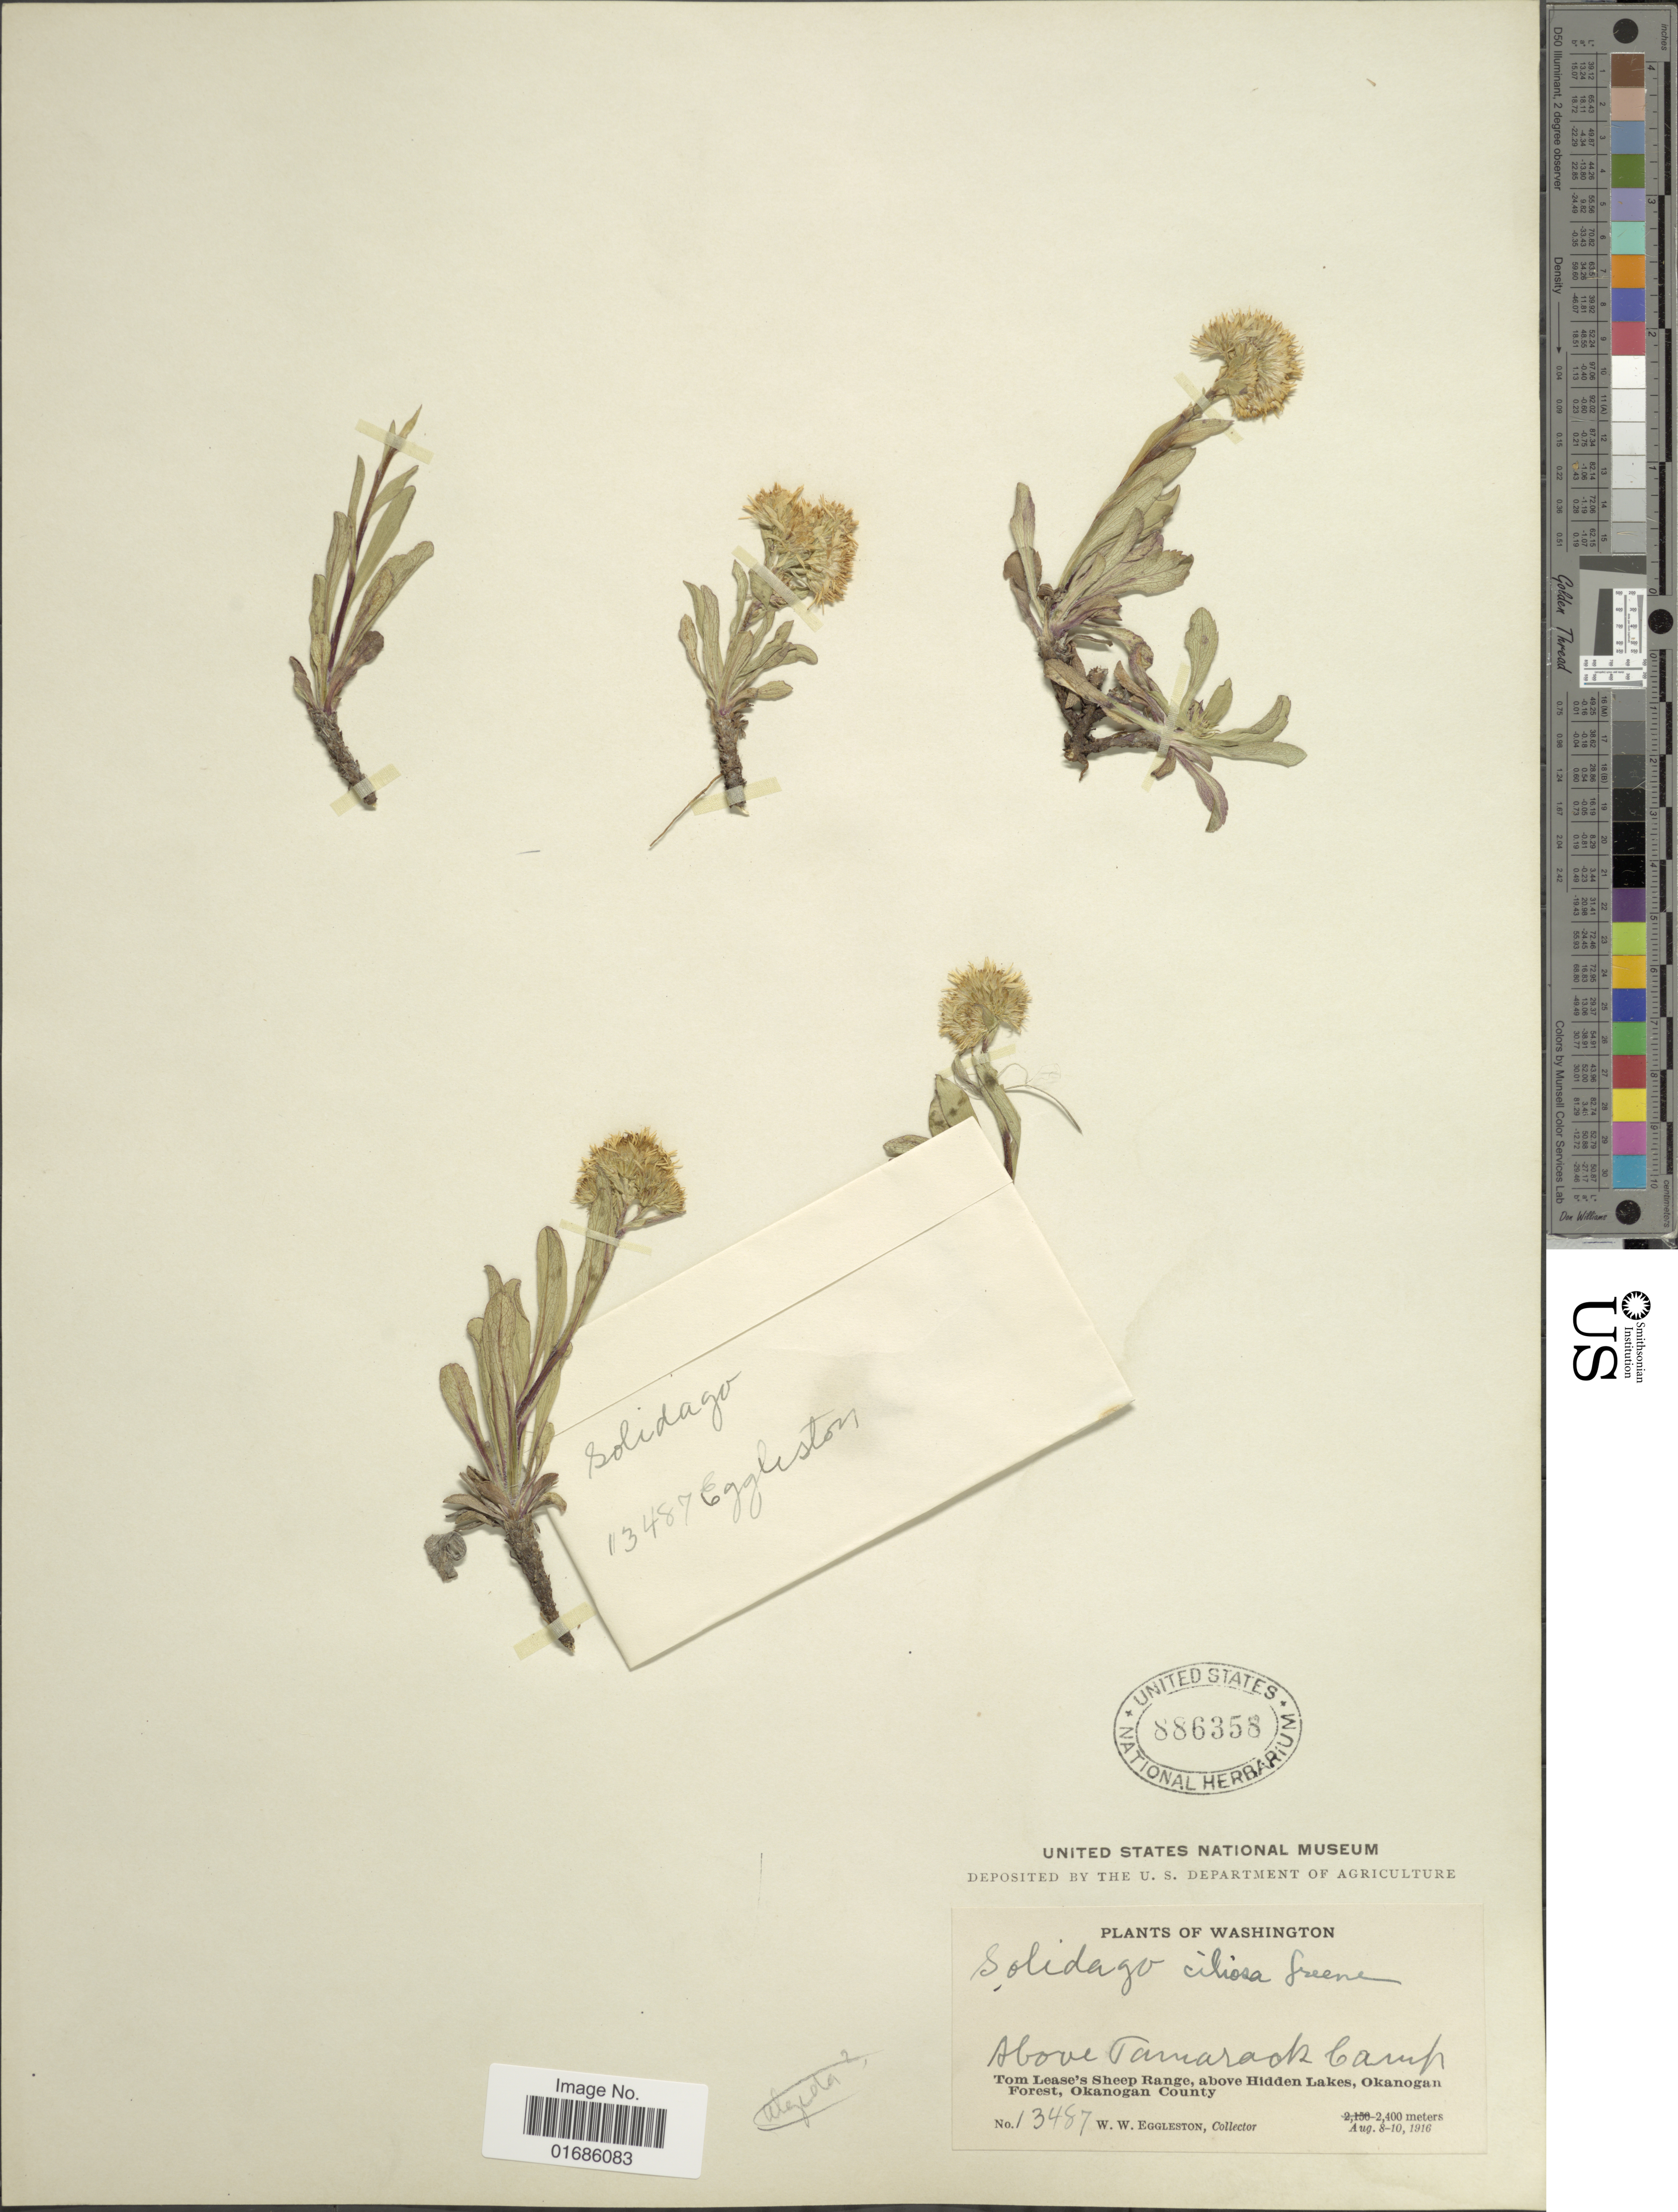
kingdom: Plantae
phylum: Tracheophyta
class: Magnoliopsida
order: Asterales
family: Asteraceae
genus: Solidago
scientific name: Solidago ciliosa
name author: Greene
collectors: W. W. Eggleston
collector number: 13487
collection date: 1916-08-08/1916-08-10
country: United States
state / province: Washington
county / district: Okanogan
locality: Above Tamarack Camp, Tom Lease's Sheep Range, above Hidden Lakes, Okanogan Forest, Okanogan County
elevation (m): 2400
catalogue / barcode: US 886358